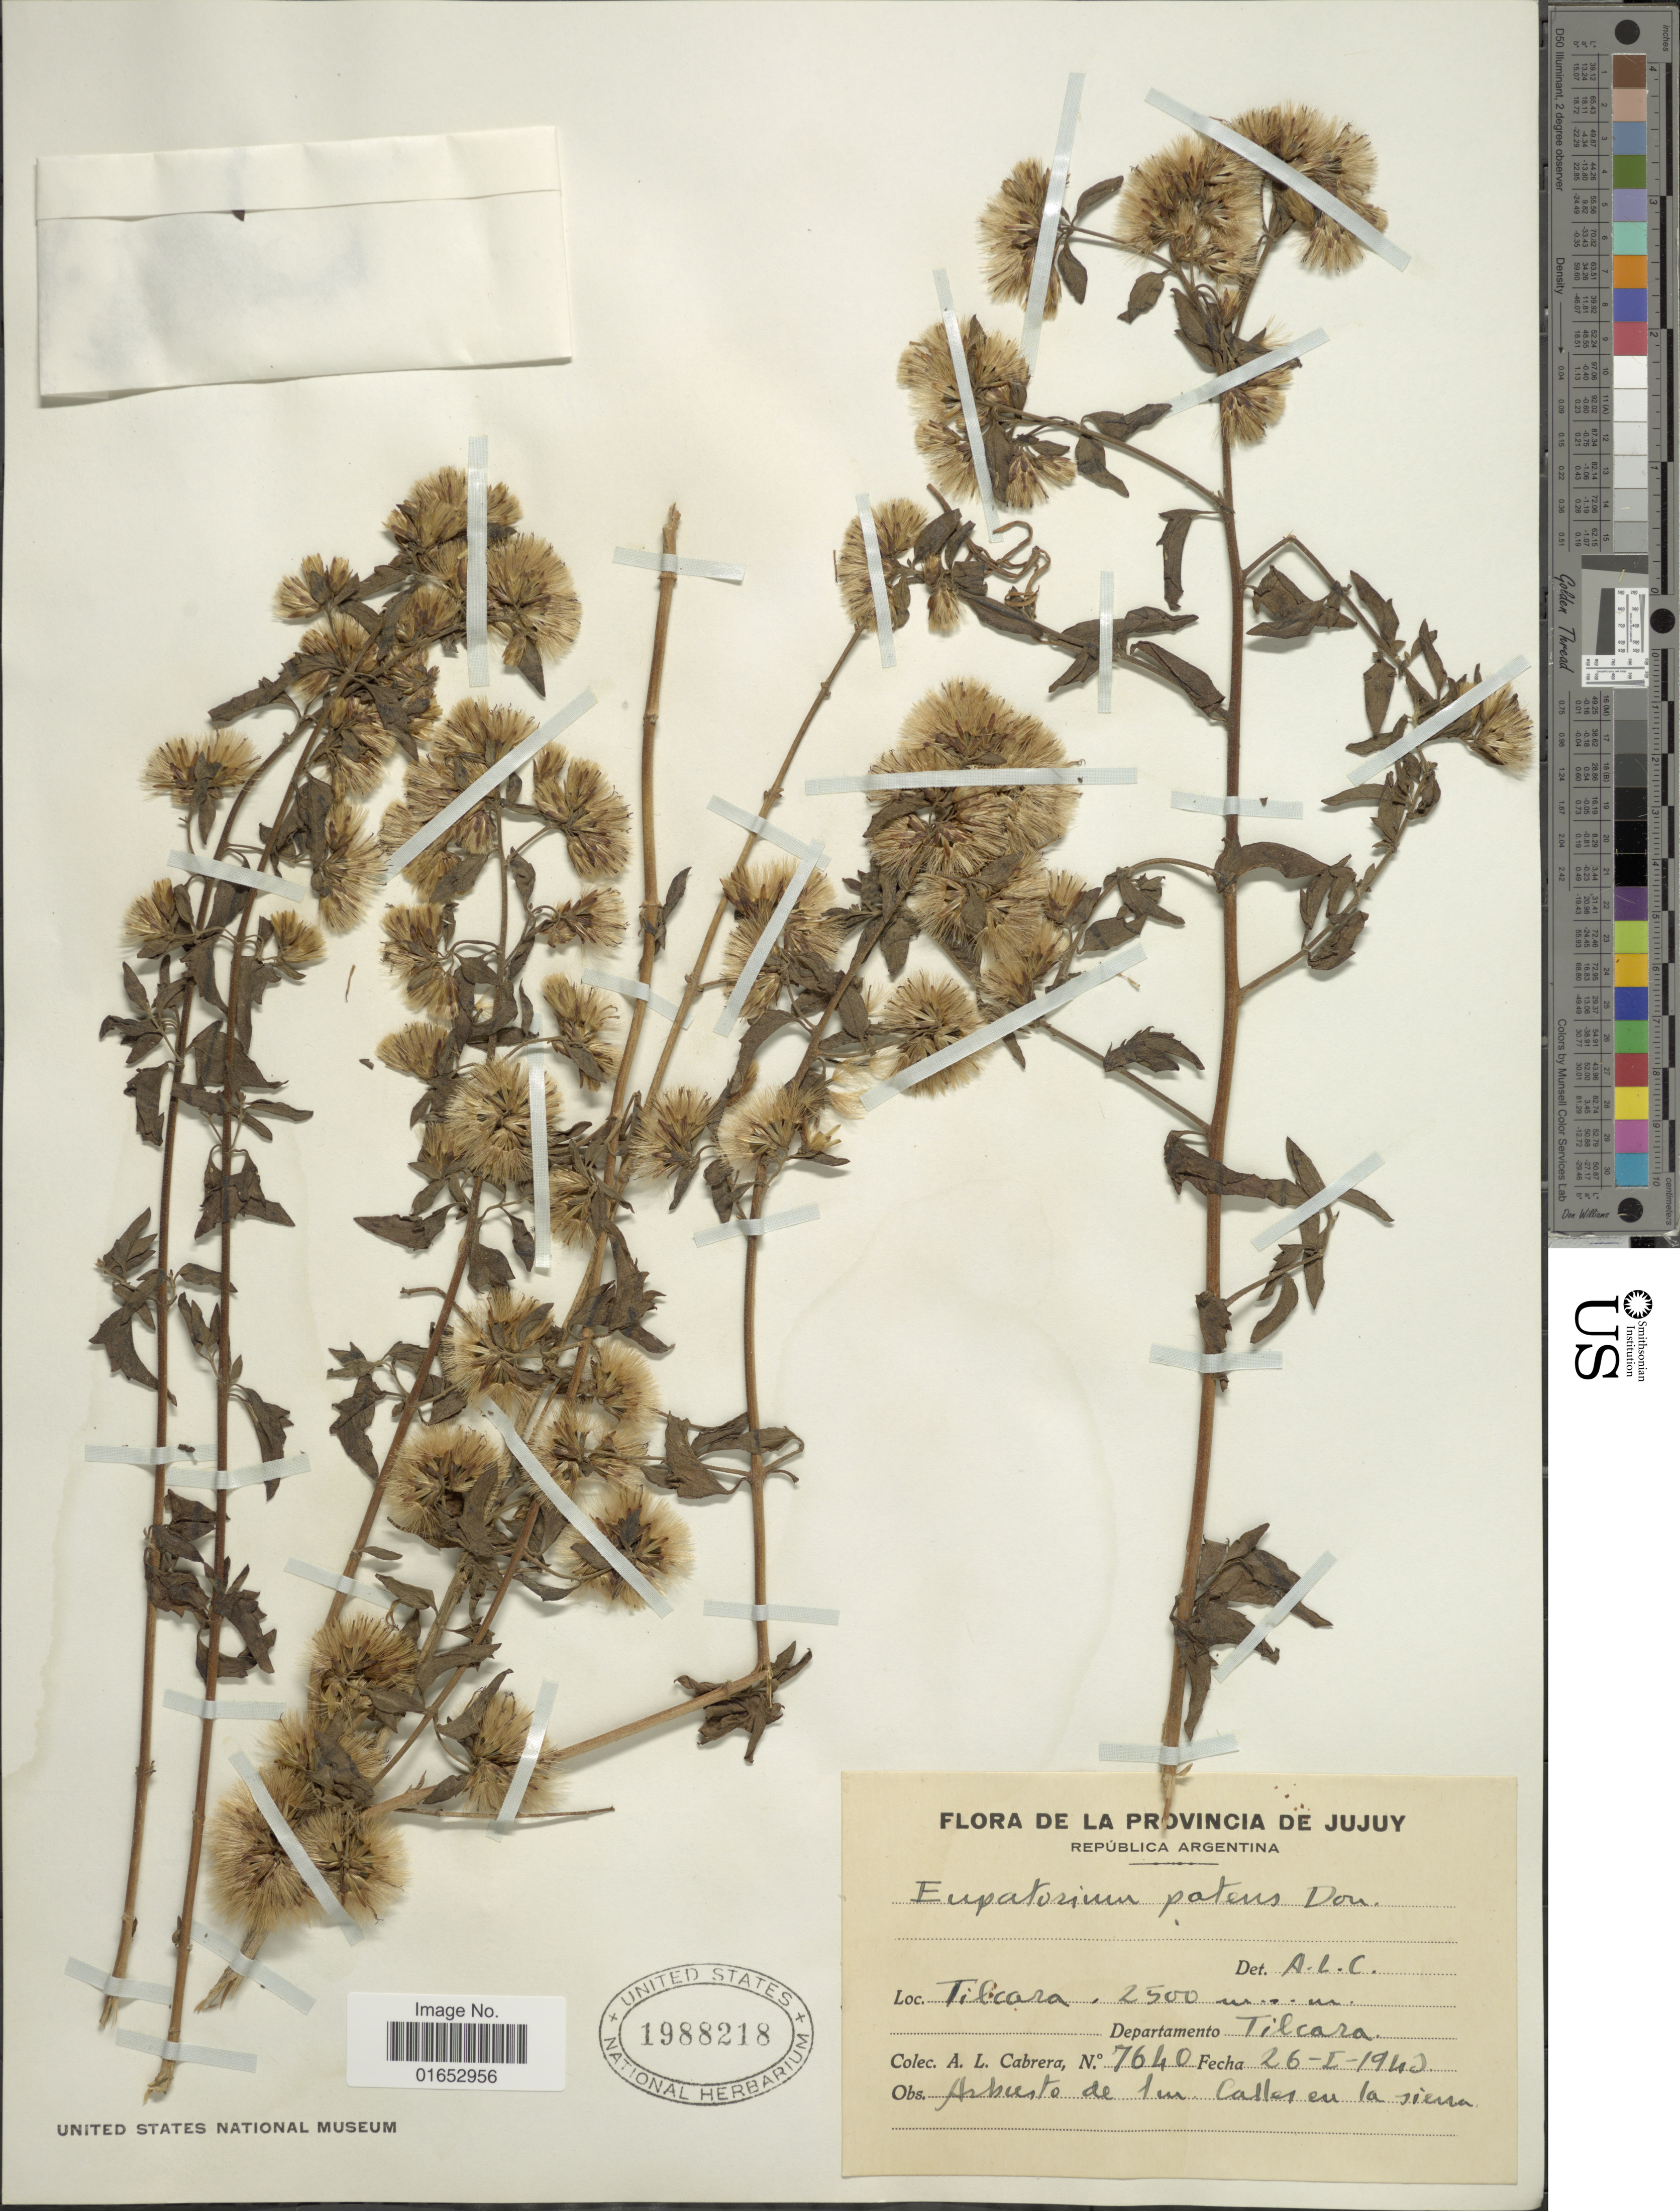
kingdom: Plantae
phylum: Tracheophyta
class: Magnoliopsida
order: Asterales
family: Asteraceae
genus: Austrobrickellia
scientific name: Austrobrickellia patens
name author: (D. Don ex Hook. & Arn.) R.M. King & H. Rob.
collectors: A. L. Cabrera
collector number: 7640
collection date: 1940-01-26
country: Argentina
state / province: Jujuy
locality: Tilcara, Departamento Tilcara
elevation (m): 2500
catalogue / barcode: US 1988218